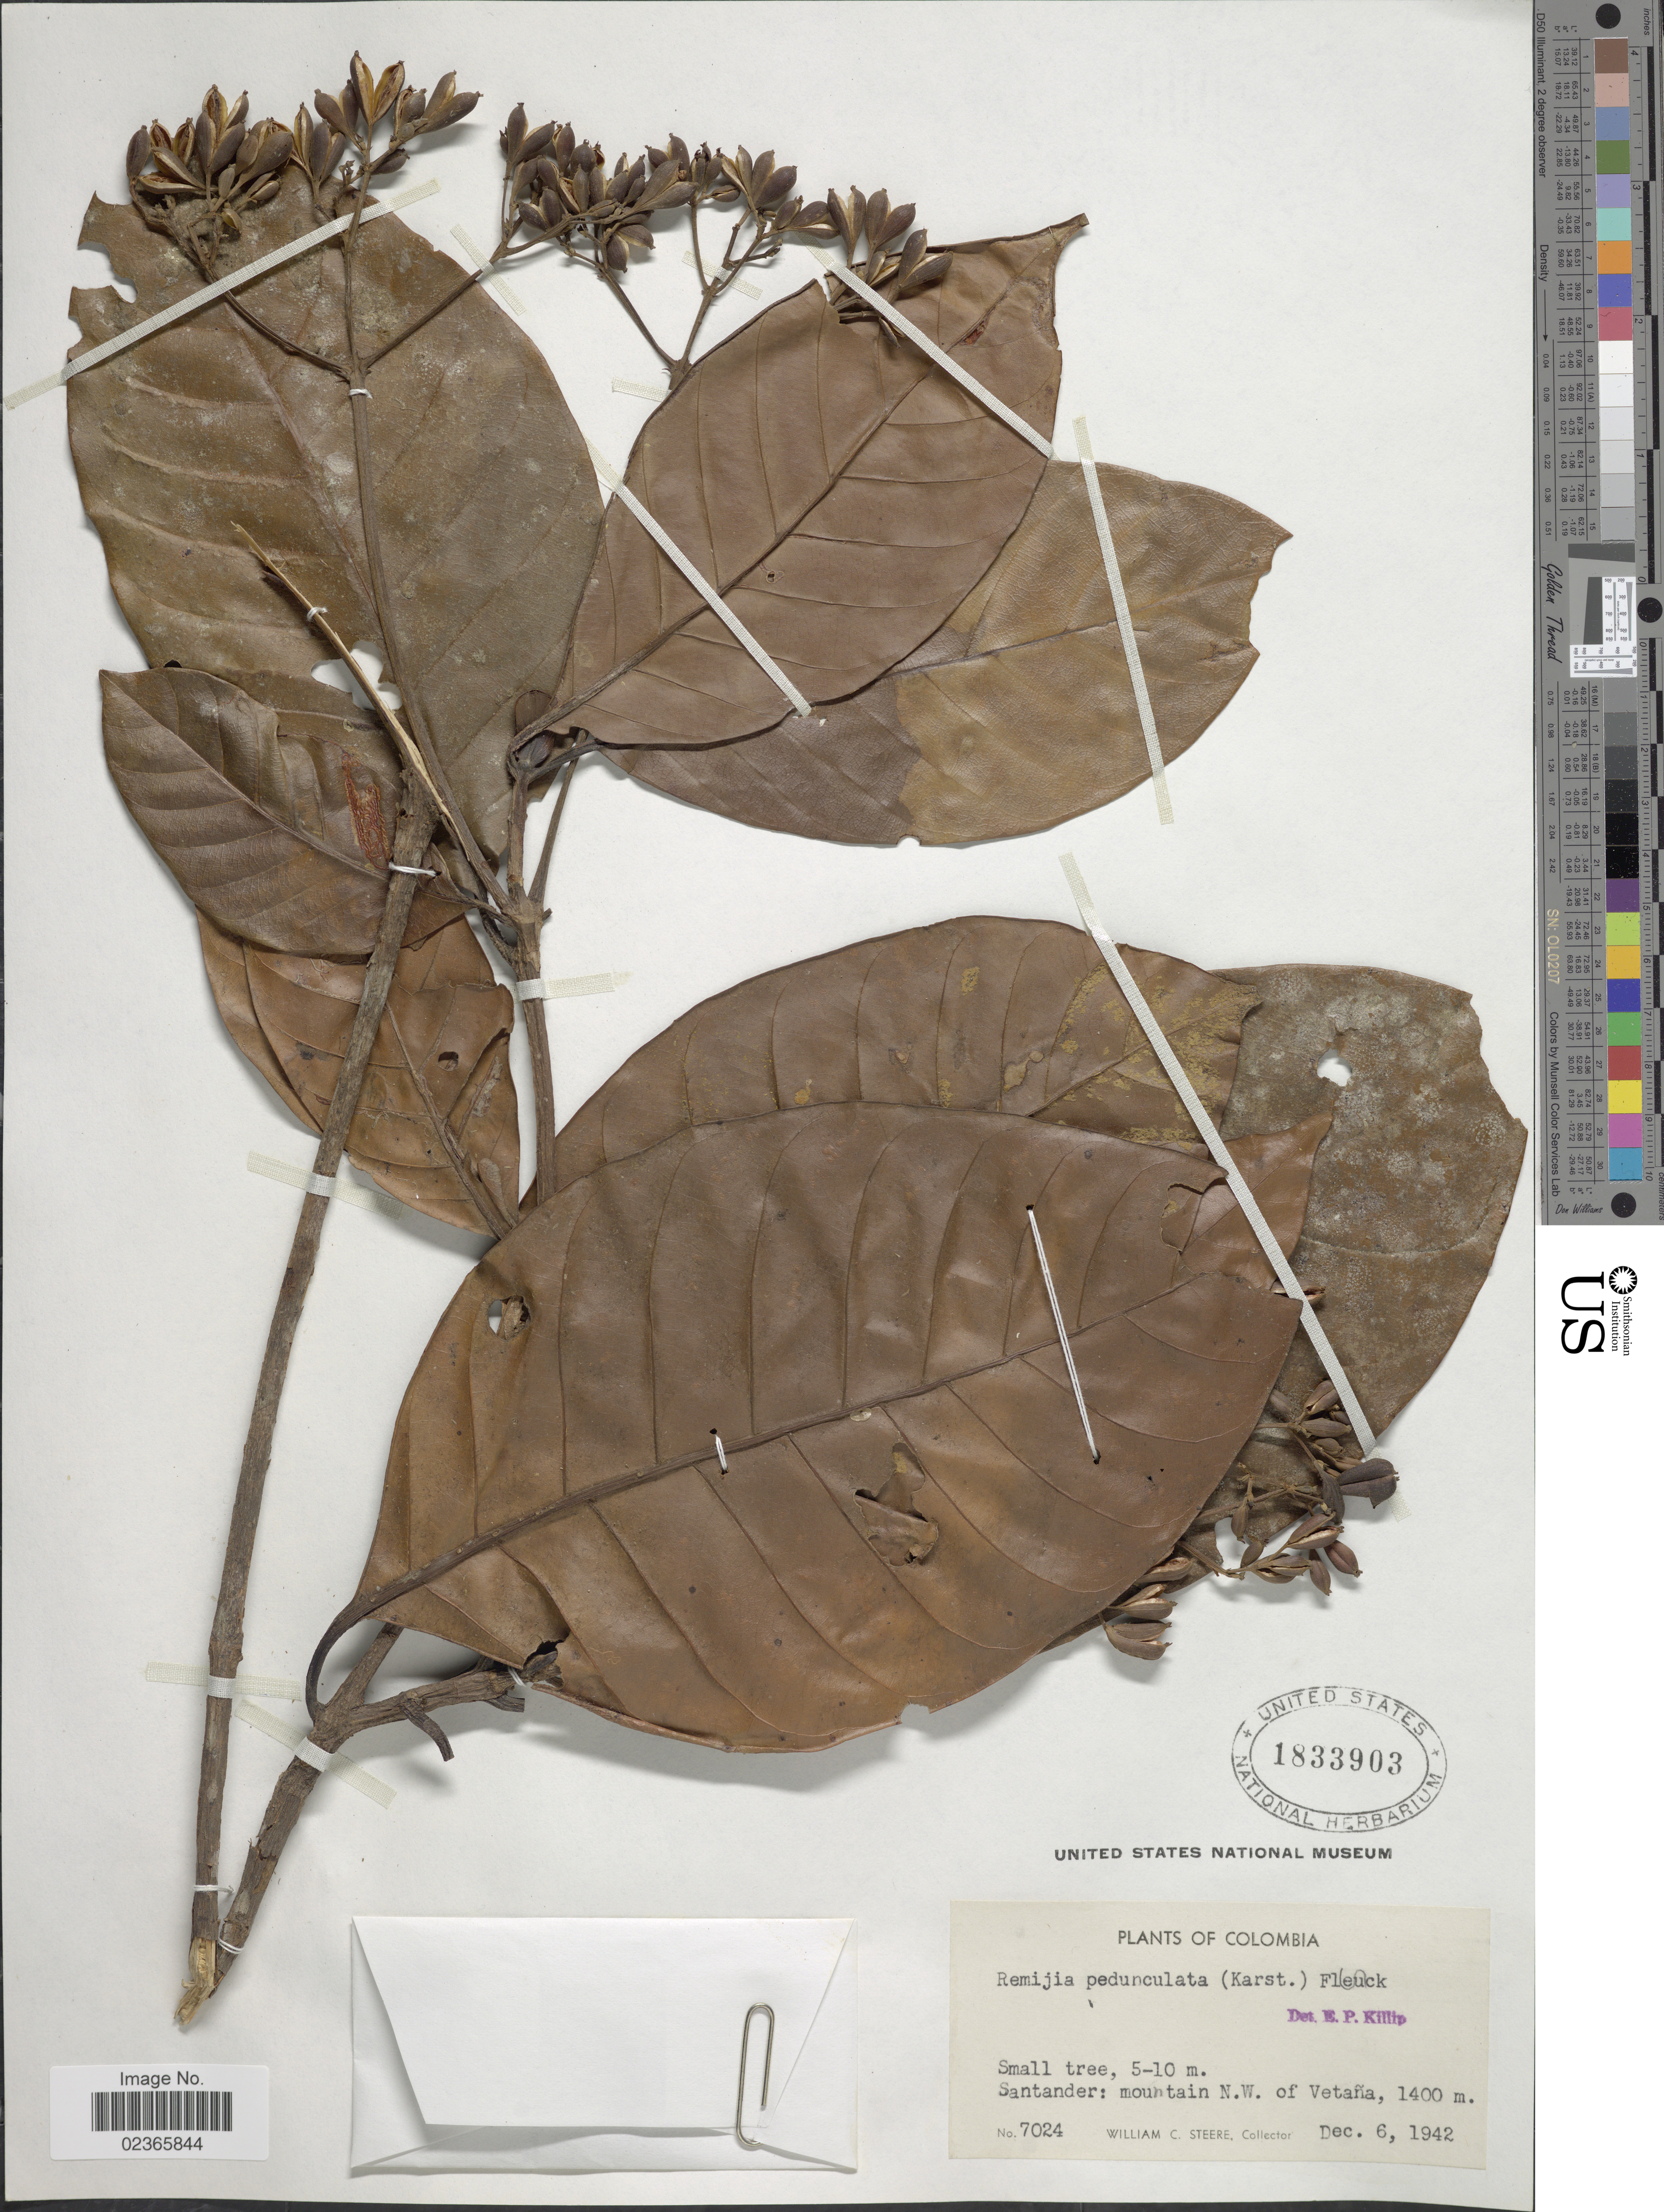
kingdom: Plantae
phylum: Tracheophyta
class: Magnoliopsida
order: Gentianales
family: Rubiaceae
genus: Remijia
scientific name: Remijia pedunculata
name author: (H. Karst.) Fluck.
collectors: W. C. Steere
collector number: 7024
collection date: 1942-12-06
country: Colombia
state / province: Santander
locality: Mountain N.W. of Vetana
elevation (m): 1400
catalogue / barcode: US 1833903